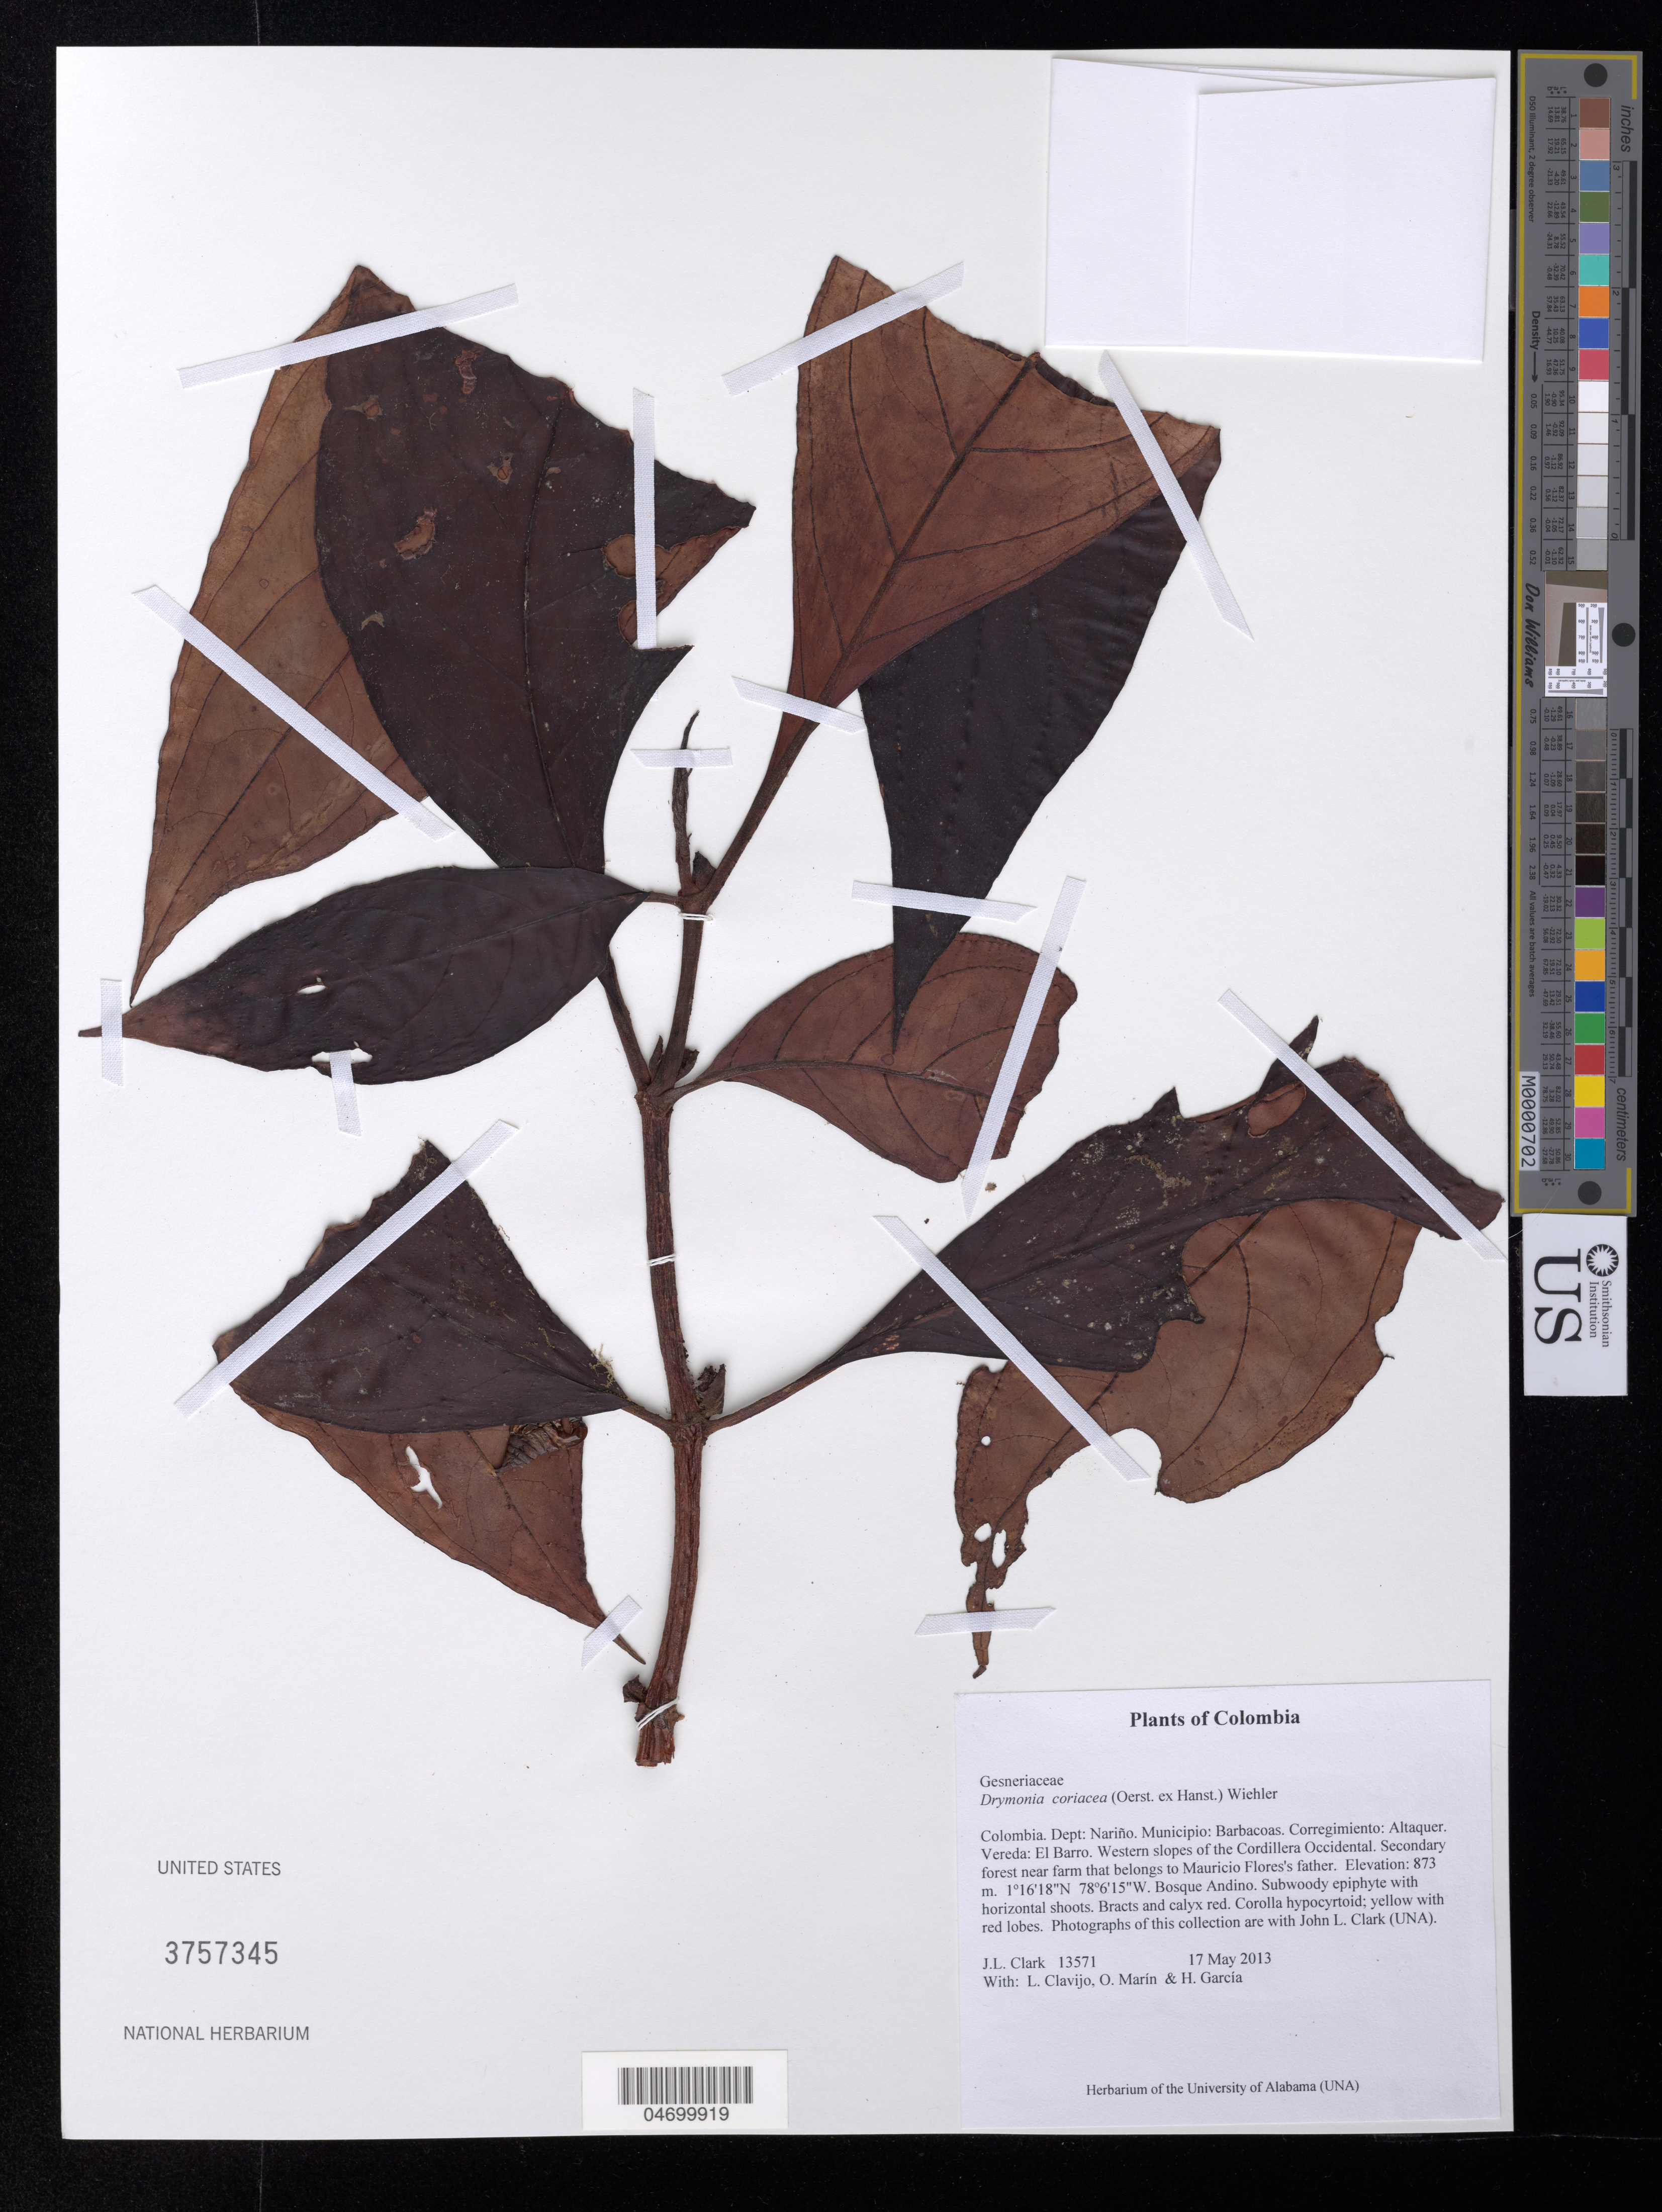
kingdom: Plantae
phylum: Tracheophyta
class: Magnoliopsida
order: Lamiales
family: Gesneriaceae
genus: Drymonia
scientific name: Drymonia coriacea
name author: (Oerst.) Wiehler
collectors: J. L. Clark, L. Clavijo, J. Howieson & H. Garcia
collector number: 13571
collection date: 2013-05-17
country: Colombia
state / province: Nariño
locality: Dept: Nariño. Municipio: Barbacoas. Corregimiento: Altaquer. Vereda: El Barro. Western slopes of the Cordillera Occidental. Secondary forest near farm that belongs to Mauricio Flores's father.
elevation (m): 873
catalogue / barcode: US 3757345